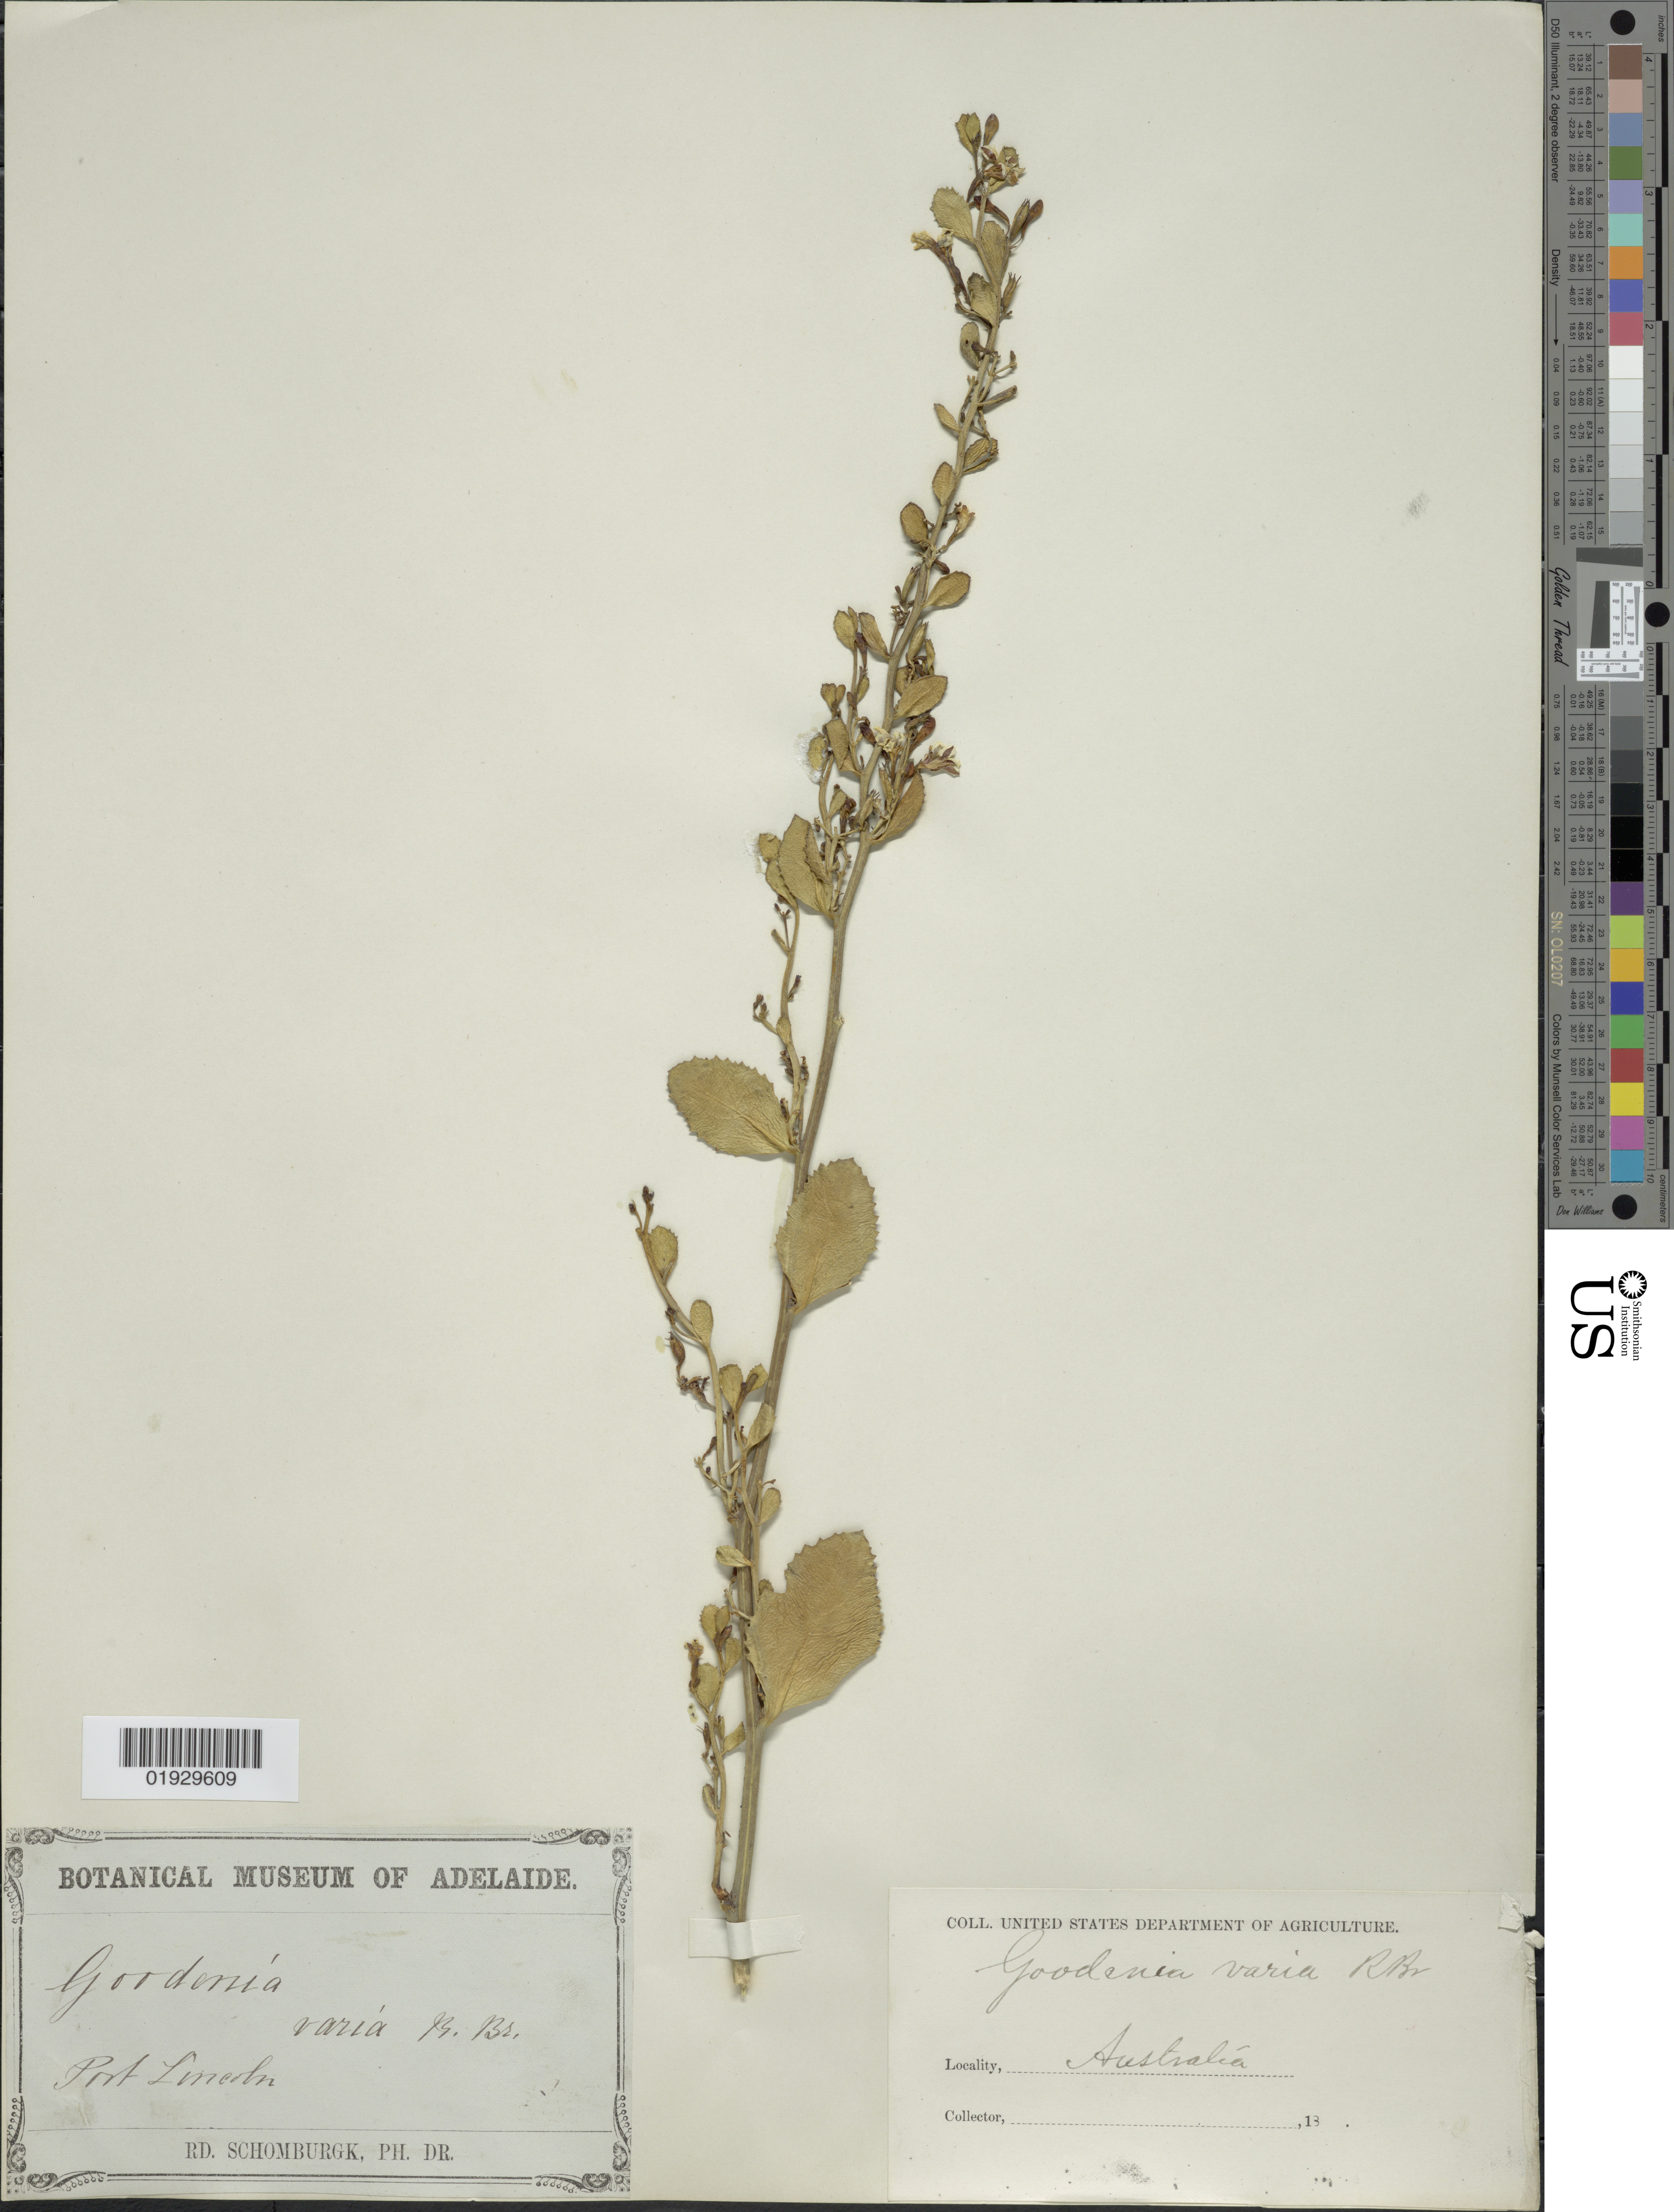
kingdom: Plantae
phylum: Tracheophyta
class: Magnoliopsida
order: Asterales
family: Goodeniaceae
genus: Goodenia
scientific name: Goodenia varia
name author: R. Br.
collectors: M. R. Schomburgk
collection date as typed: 18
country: Australia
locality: Port Lincoln.